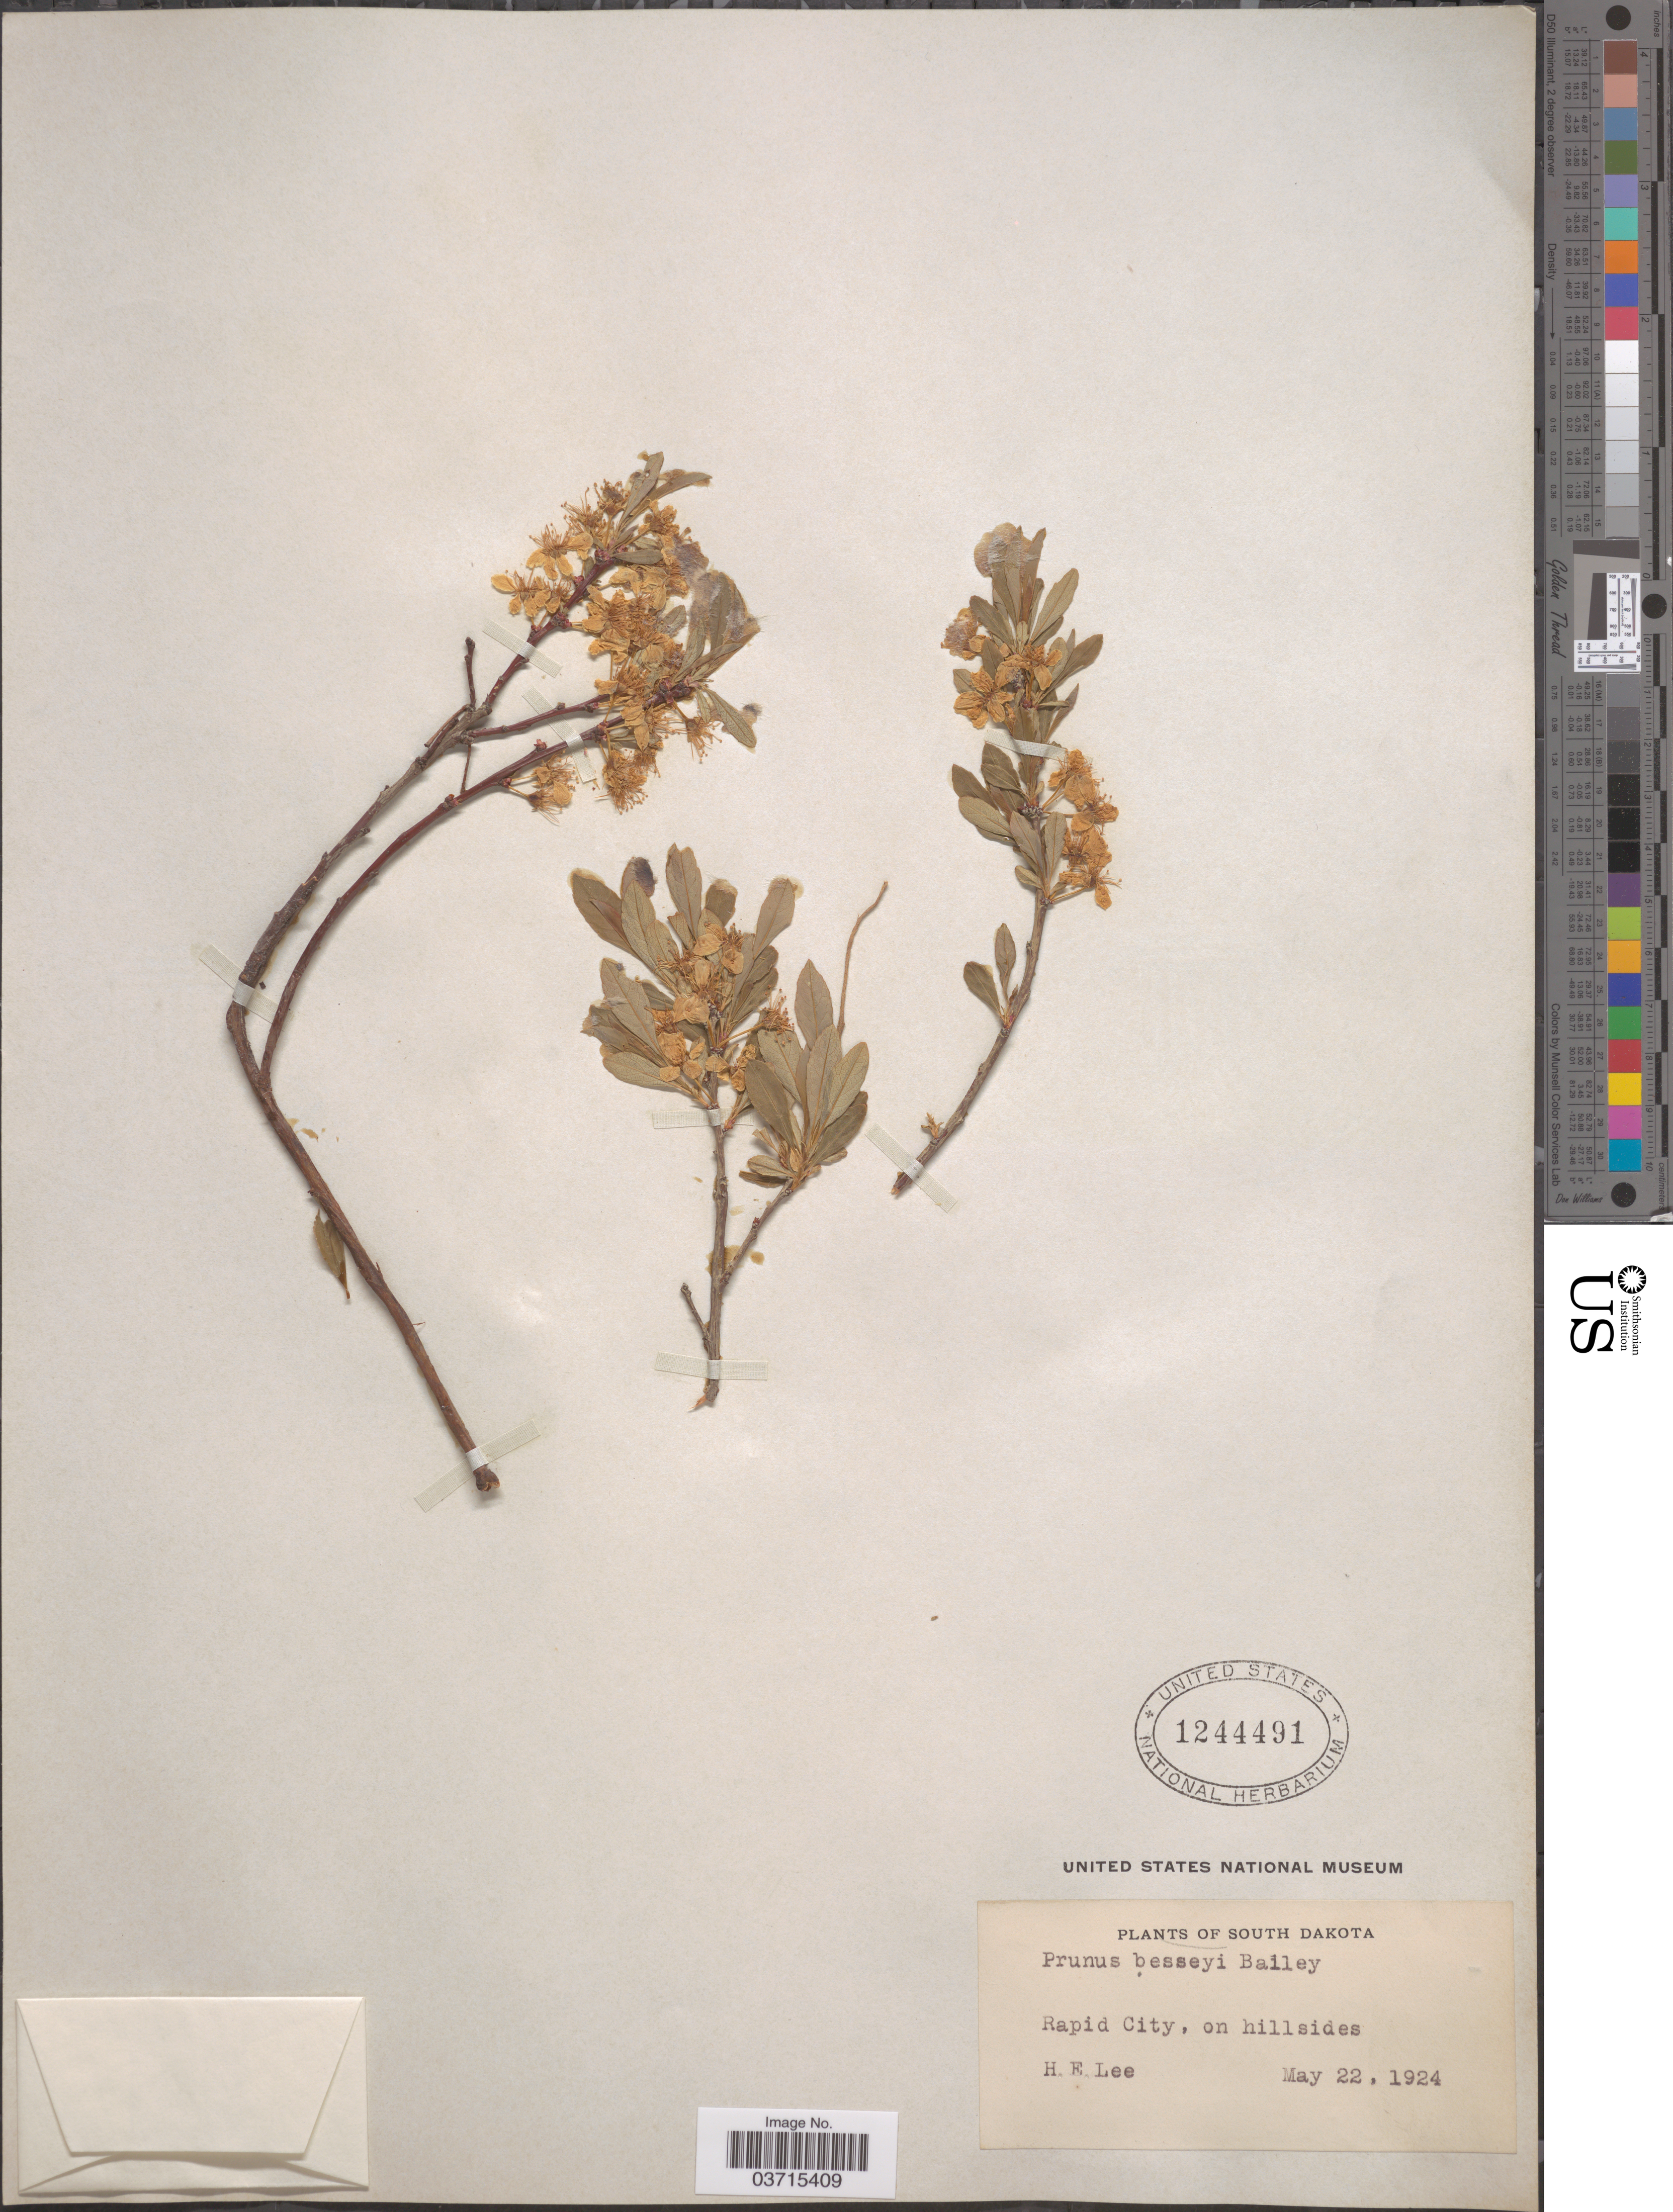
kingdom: Plantae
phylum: Tracheophyta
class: Magnoliopsida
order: Rosales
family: Rosaceae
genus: Prunus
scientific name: Prunus besseyi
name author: L.H. Bailey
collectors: H. Lee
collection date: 1924-05-22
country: United States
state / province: South Dakota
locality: Rapid City, on hillsides.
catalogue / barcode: US 1244491